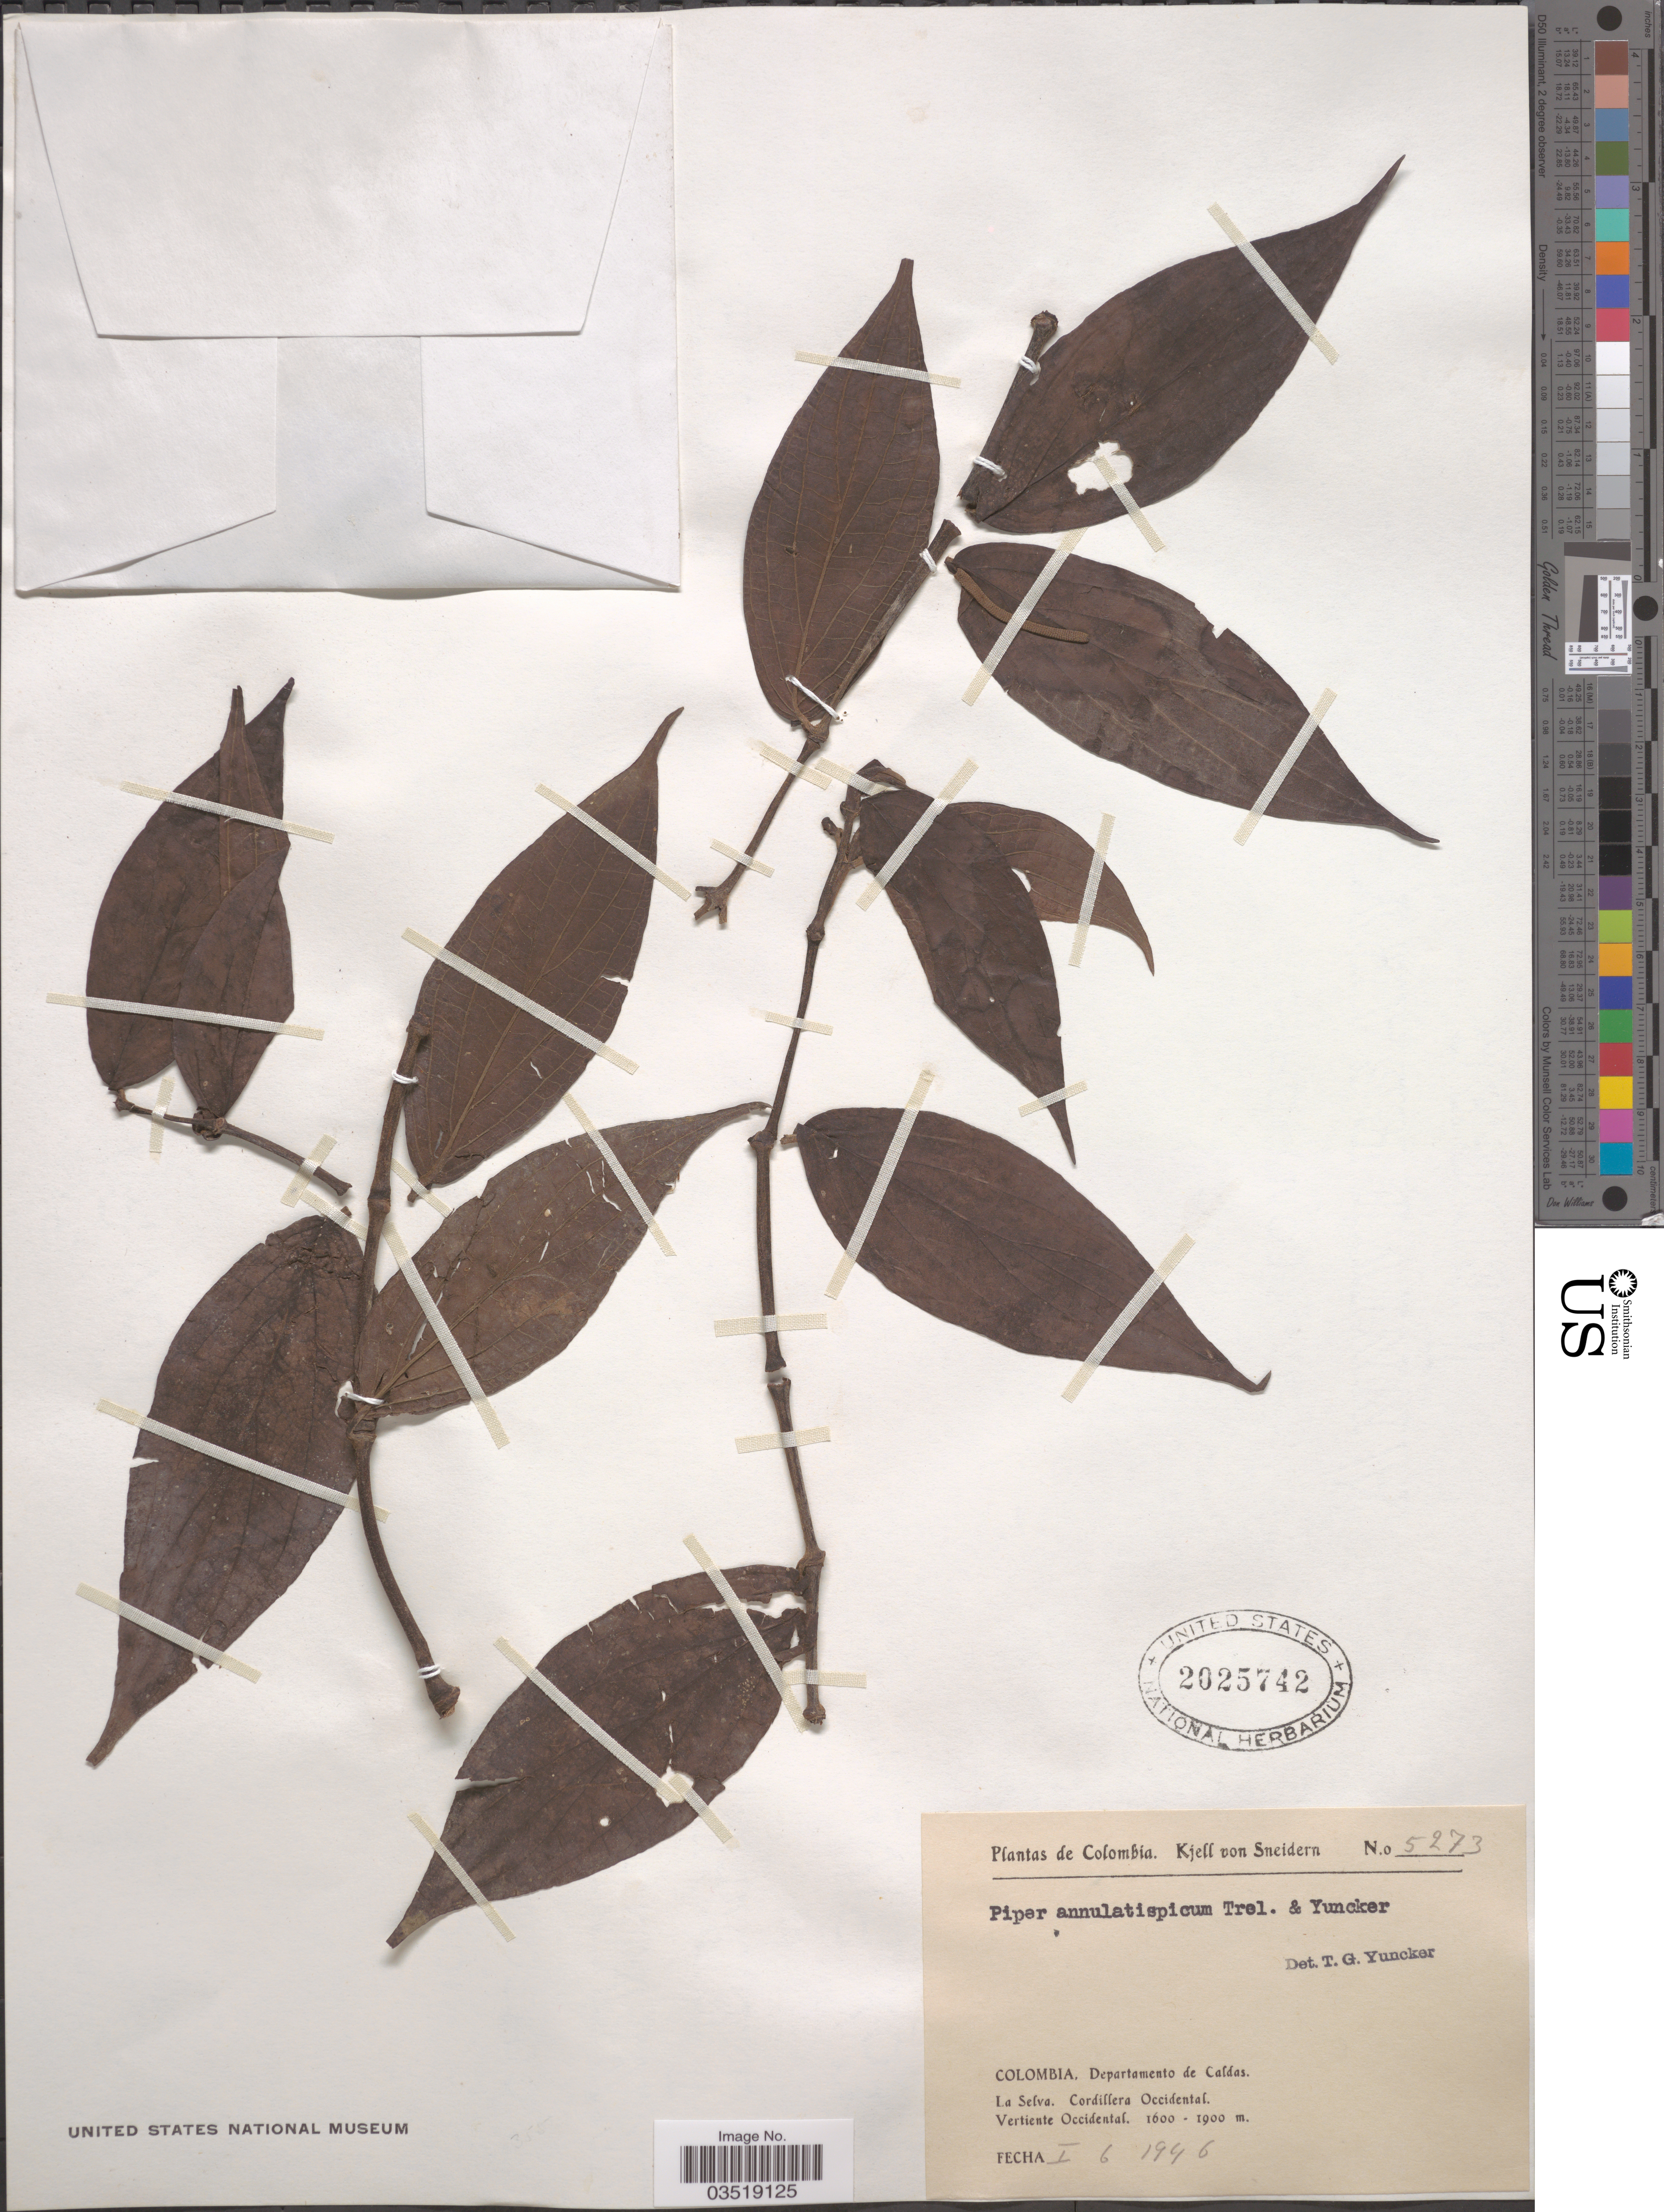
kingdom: Plantae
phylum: Tracheophyta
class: Magnoliopsida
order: Piperales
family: Piperaceae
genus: Piper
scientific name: Piper annulatispicum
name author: Trel. & Yunck.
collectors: K. von Sneidern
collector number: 5273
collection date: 1946-01-06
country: Colombia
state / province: Caldas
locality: Departamento de Caldas. La Selva. Cordillera Occidental. Vertiente Occidental.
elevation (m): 1600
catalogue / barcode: US 2025742